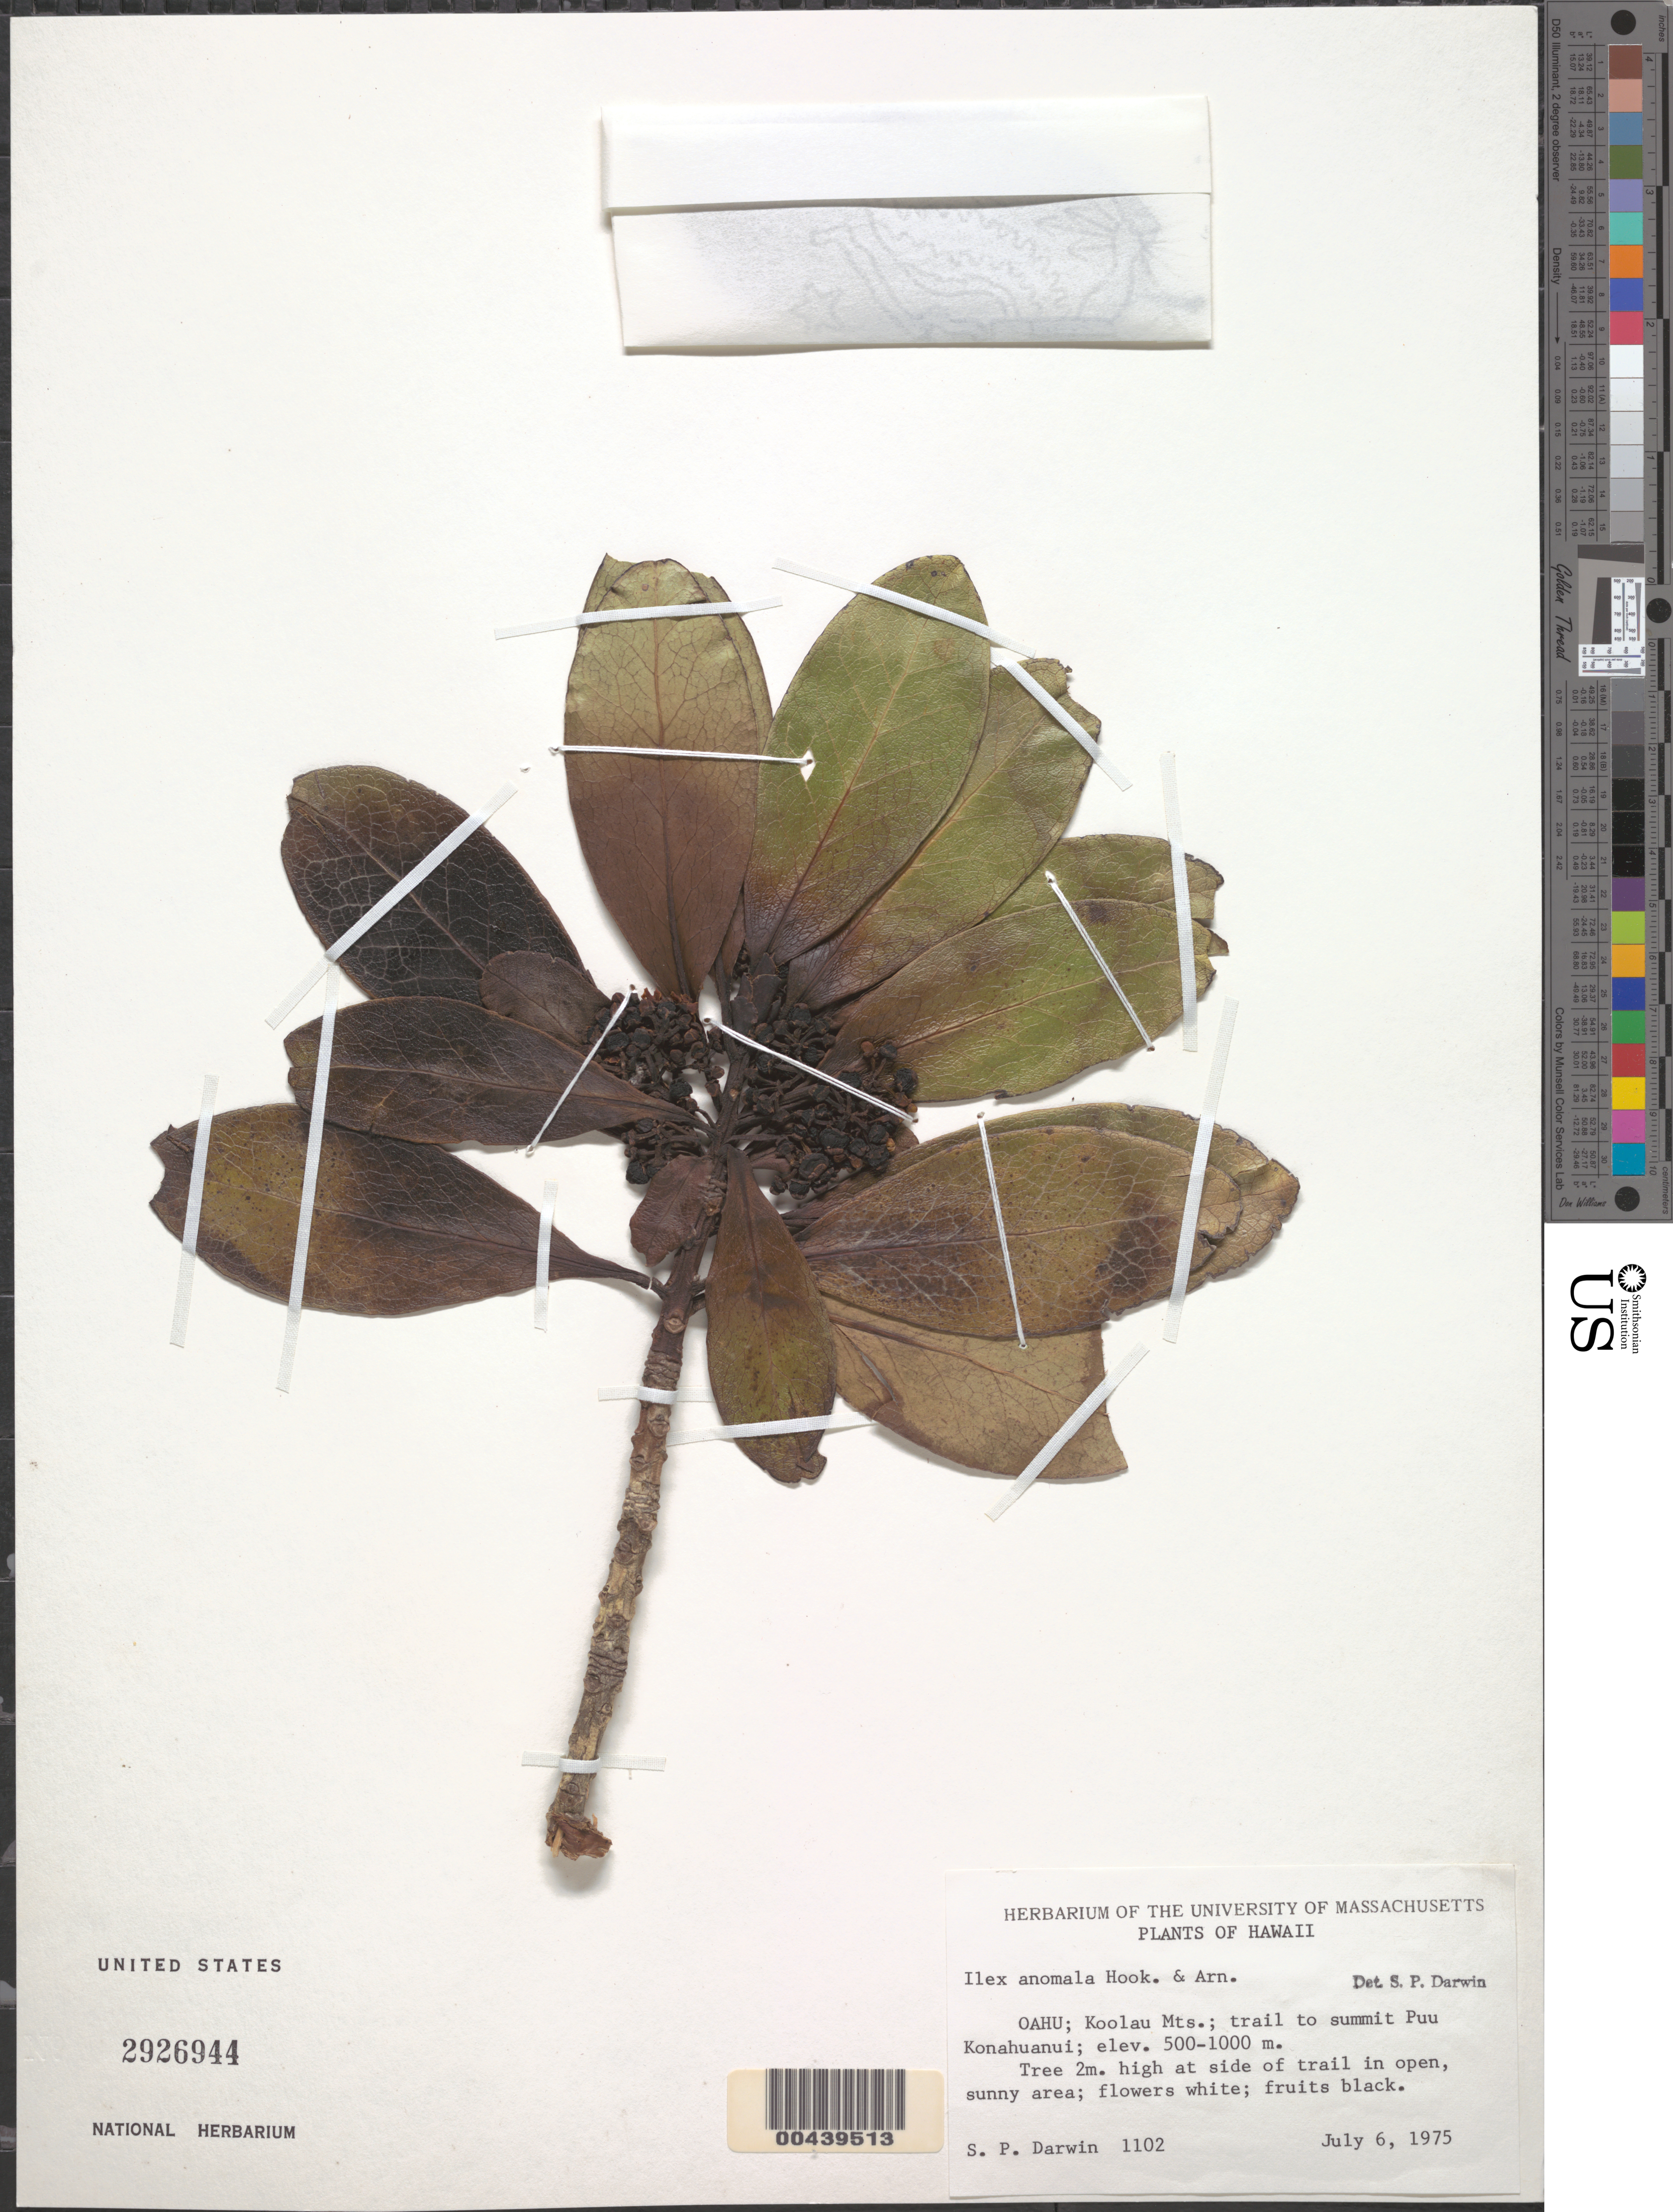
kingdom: Plantae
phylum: Tracheophyta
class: Magnoliopsida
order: Aquifoliales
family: Aquifoliaceae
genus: Ilex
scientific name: Ilex anomala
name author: Hook. & Arn.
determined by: Darwin, S. P.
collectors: S. P. Darwin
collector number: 1102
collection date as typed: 6 Jul 1975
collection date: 1975-07-06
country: United States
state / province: Hawaii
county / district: Honolulu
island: Oahu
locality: Koolau Mts.; trail to summit Puu Konahuanui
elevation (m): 500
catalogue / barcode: US 2926944